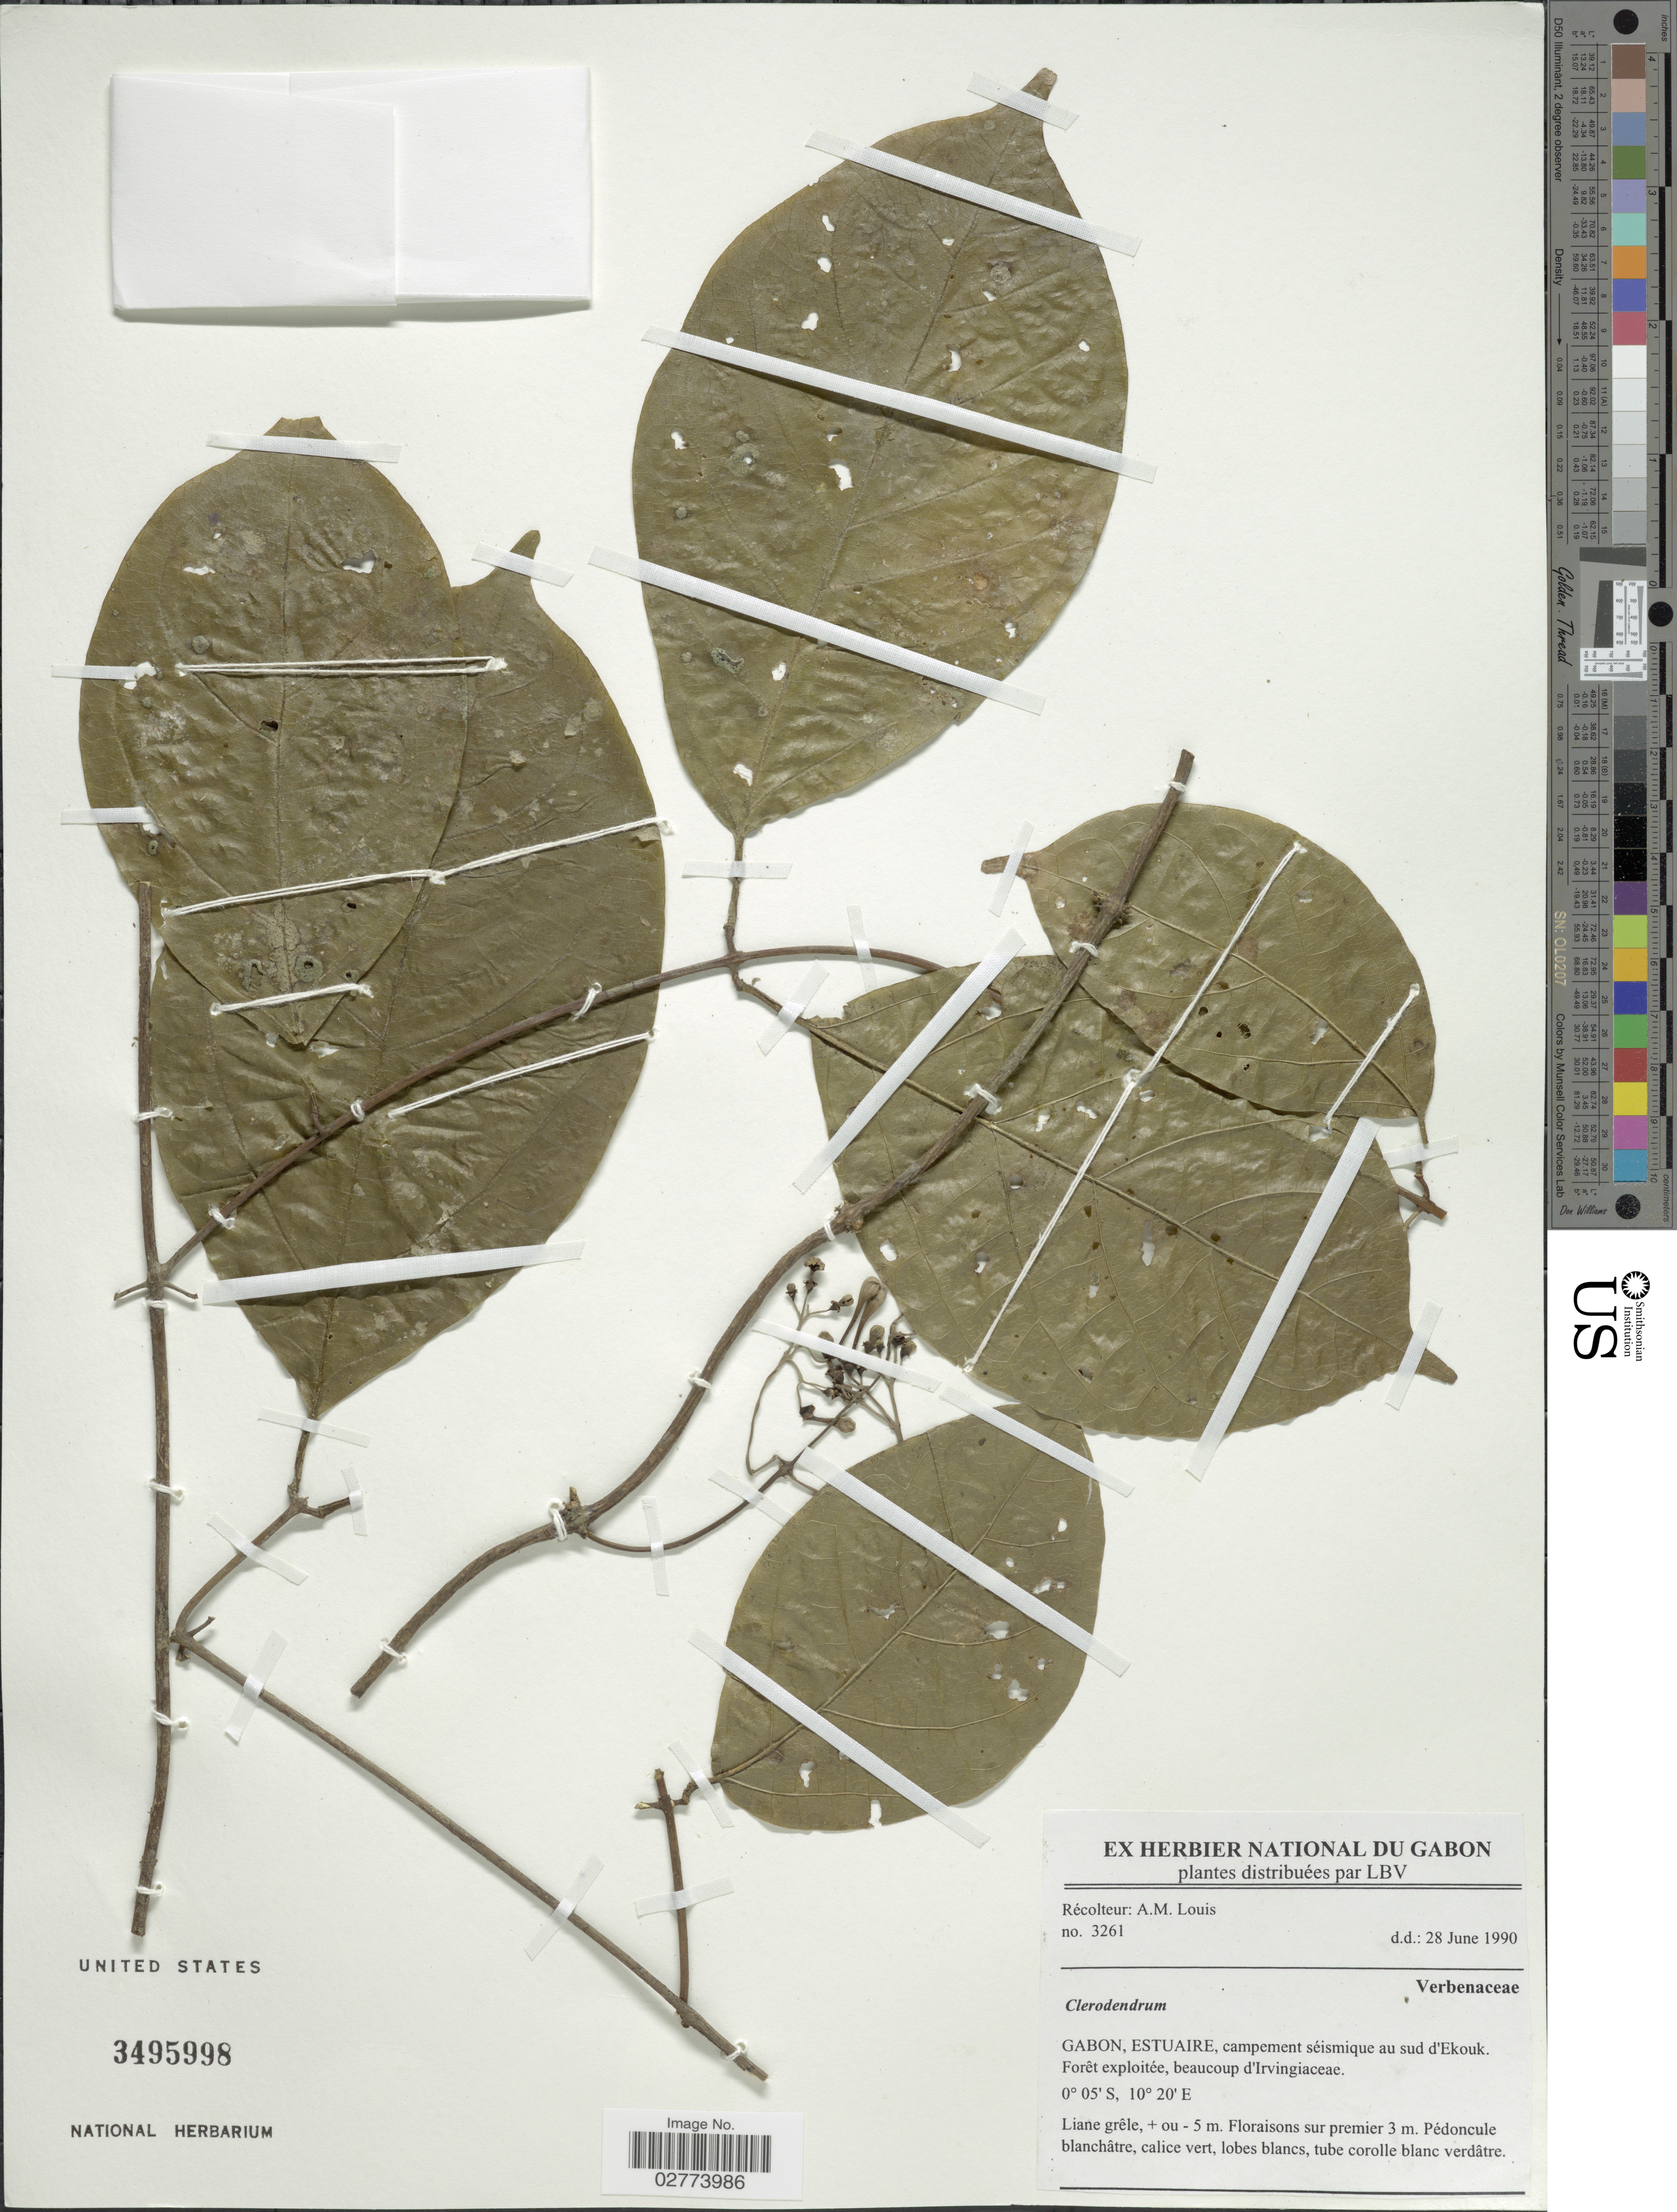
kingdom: Plantae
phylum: Tracheophyta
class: Magnoliopsida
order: Lamiales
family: Lamiaceae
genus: Clerodendrum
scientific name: Clerodendrum sp.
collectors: A. Louis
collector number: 3261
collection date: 1990-06-28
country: Gabon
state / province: Estuaire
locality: Campement séismique au sud d'Ekouk.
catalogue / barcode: US 3495998